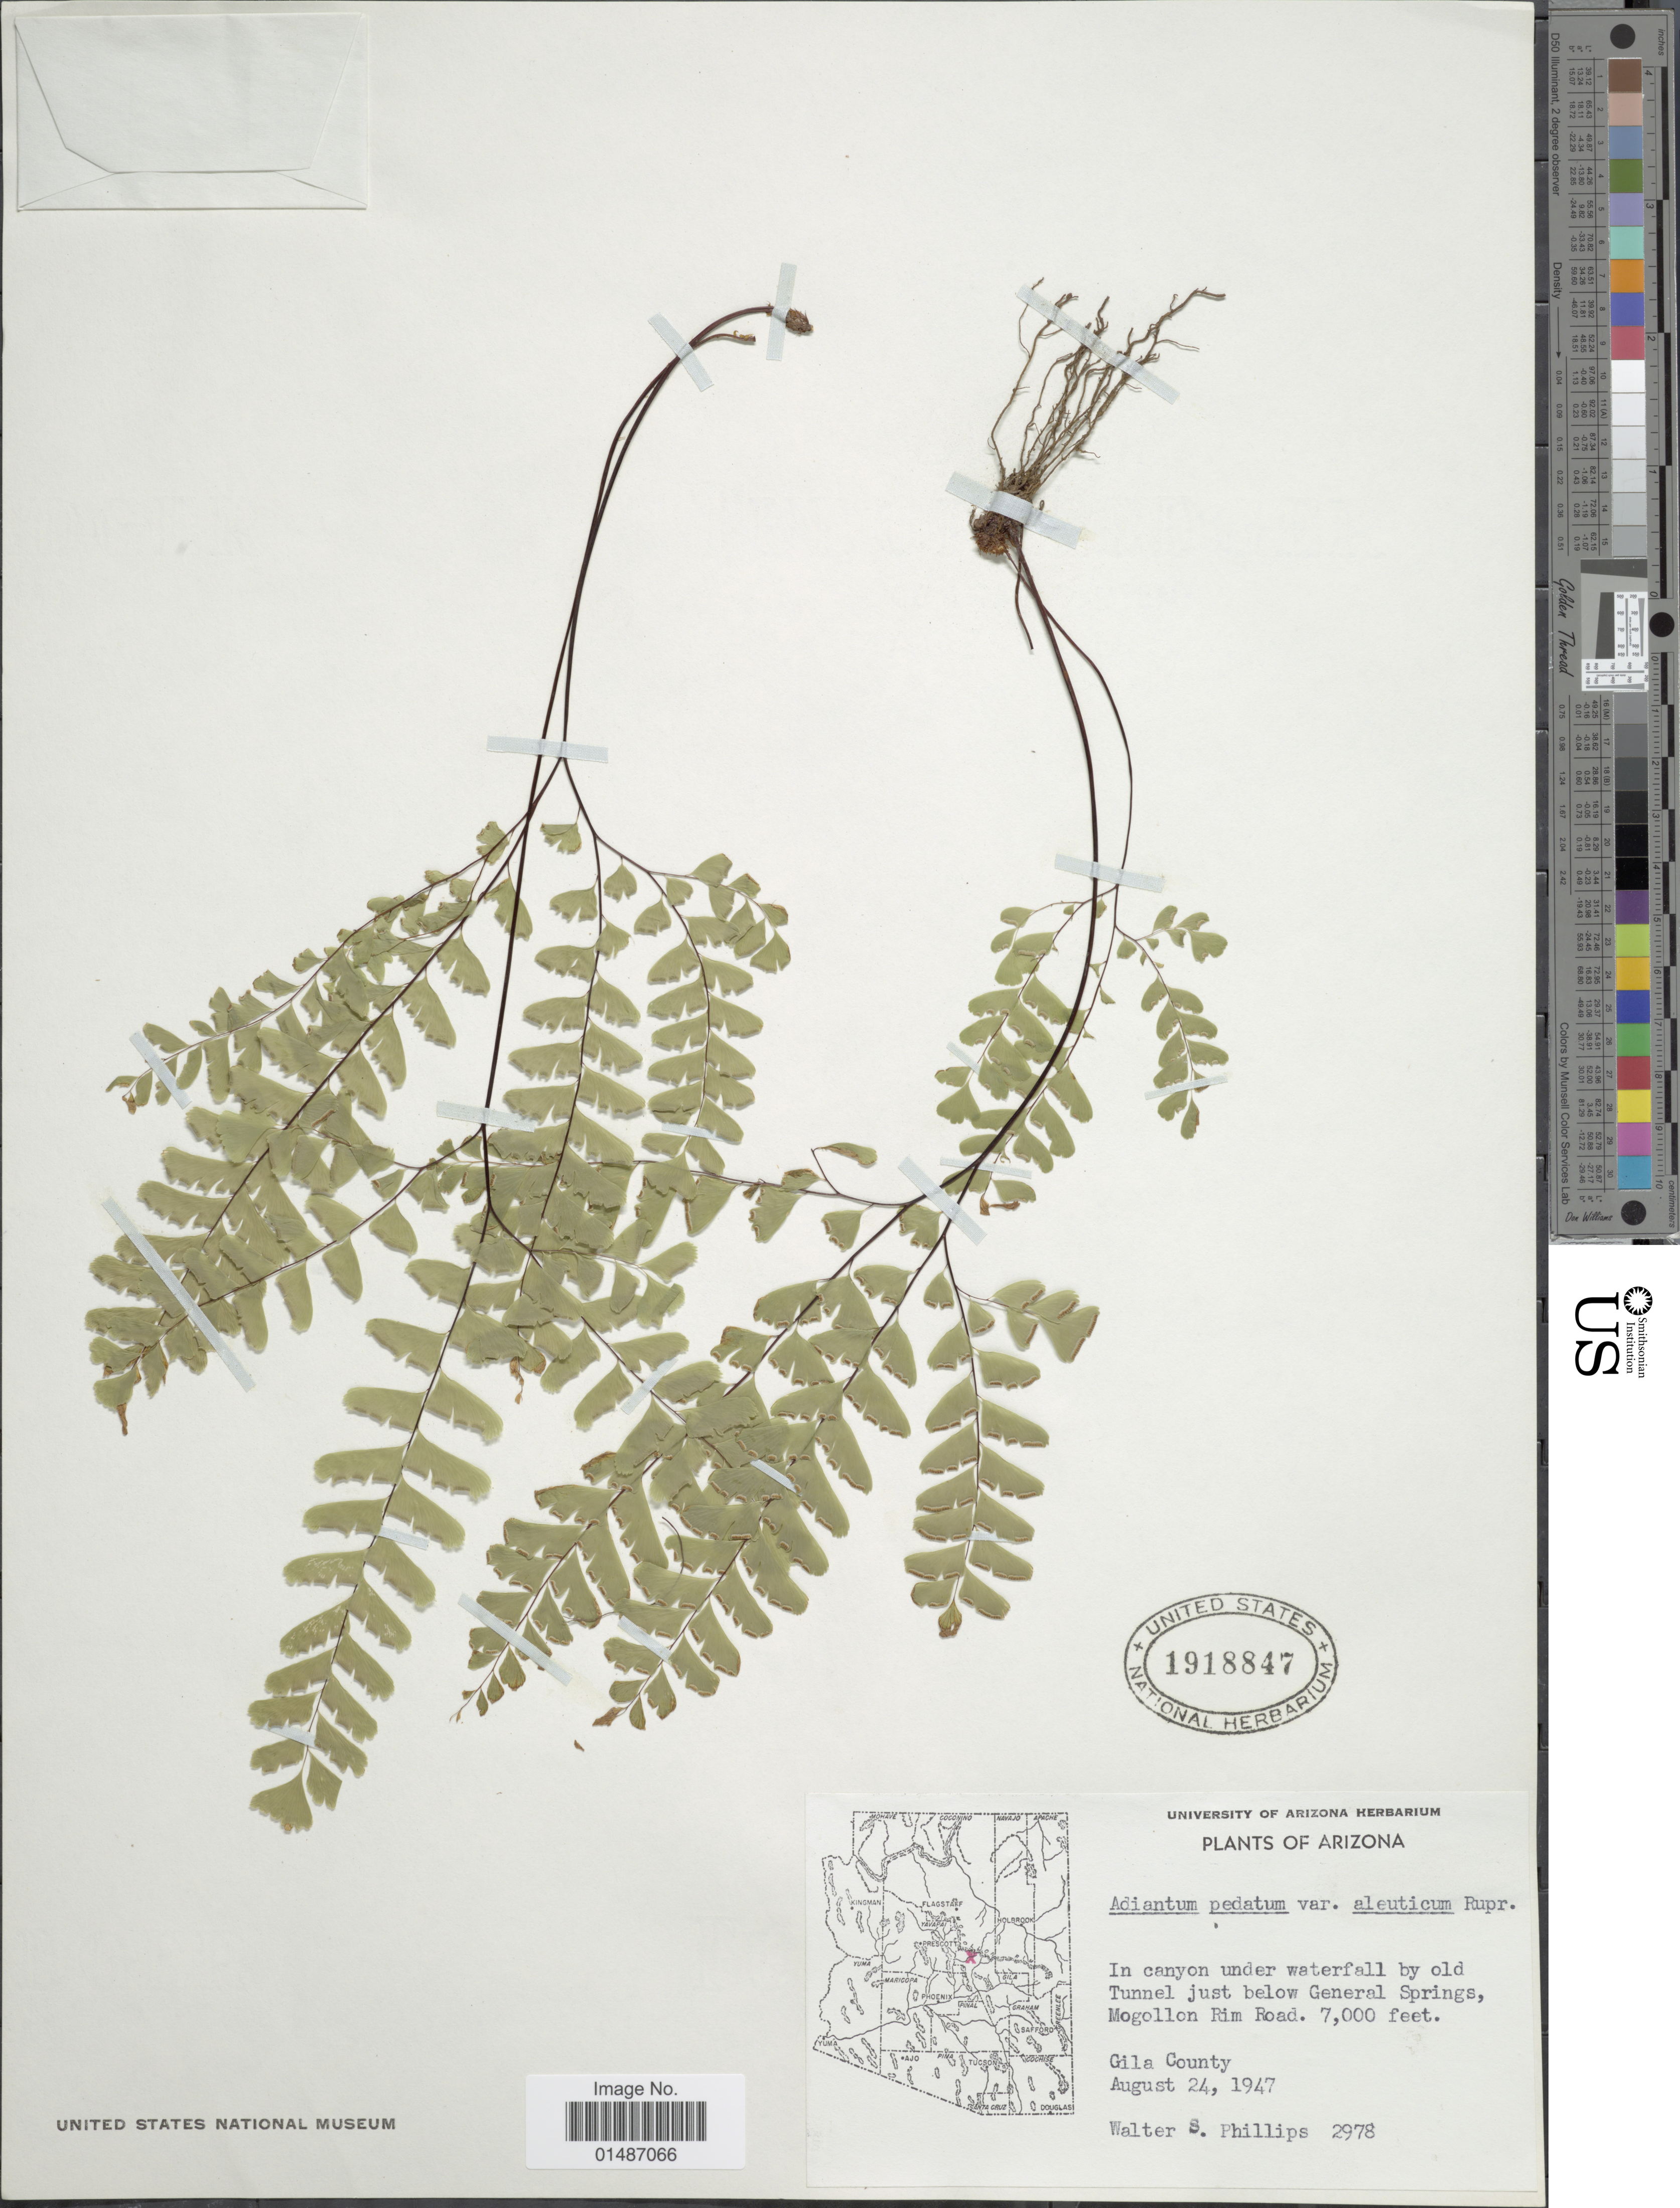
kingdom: Plantae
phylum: Tracheophyta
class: Polypodiopsida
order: Polypodiales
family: Pteridaceae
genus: Adiantum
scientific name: Adiantum pedatum var. pedatum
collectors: W. S. Phillips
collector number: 2978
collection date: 1947-08-24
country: United States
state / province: Arizona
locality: In canyon under waterfall by old Tunnel just below General Springs, Mogollon Rim Road. Gila County.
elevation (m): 2134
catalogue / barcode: US 1918847